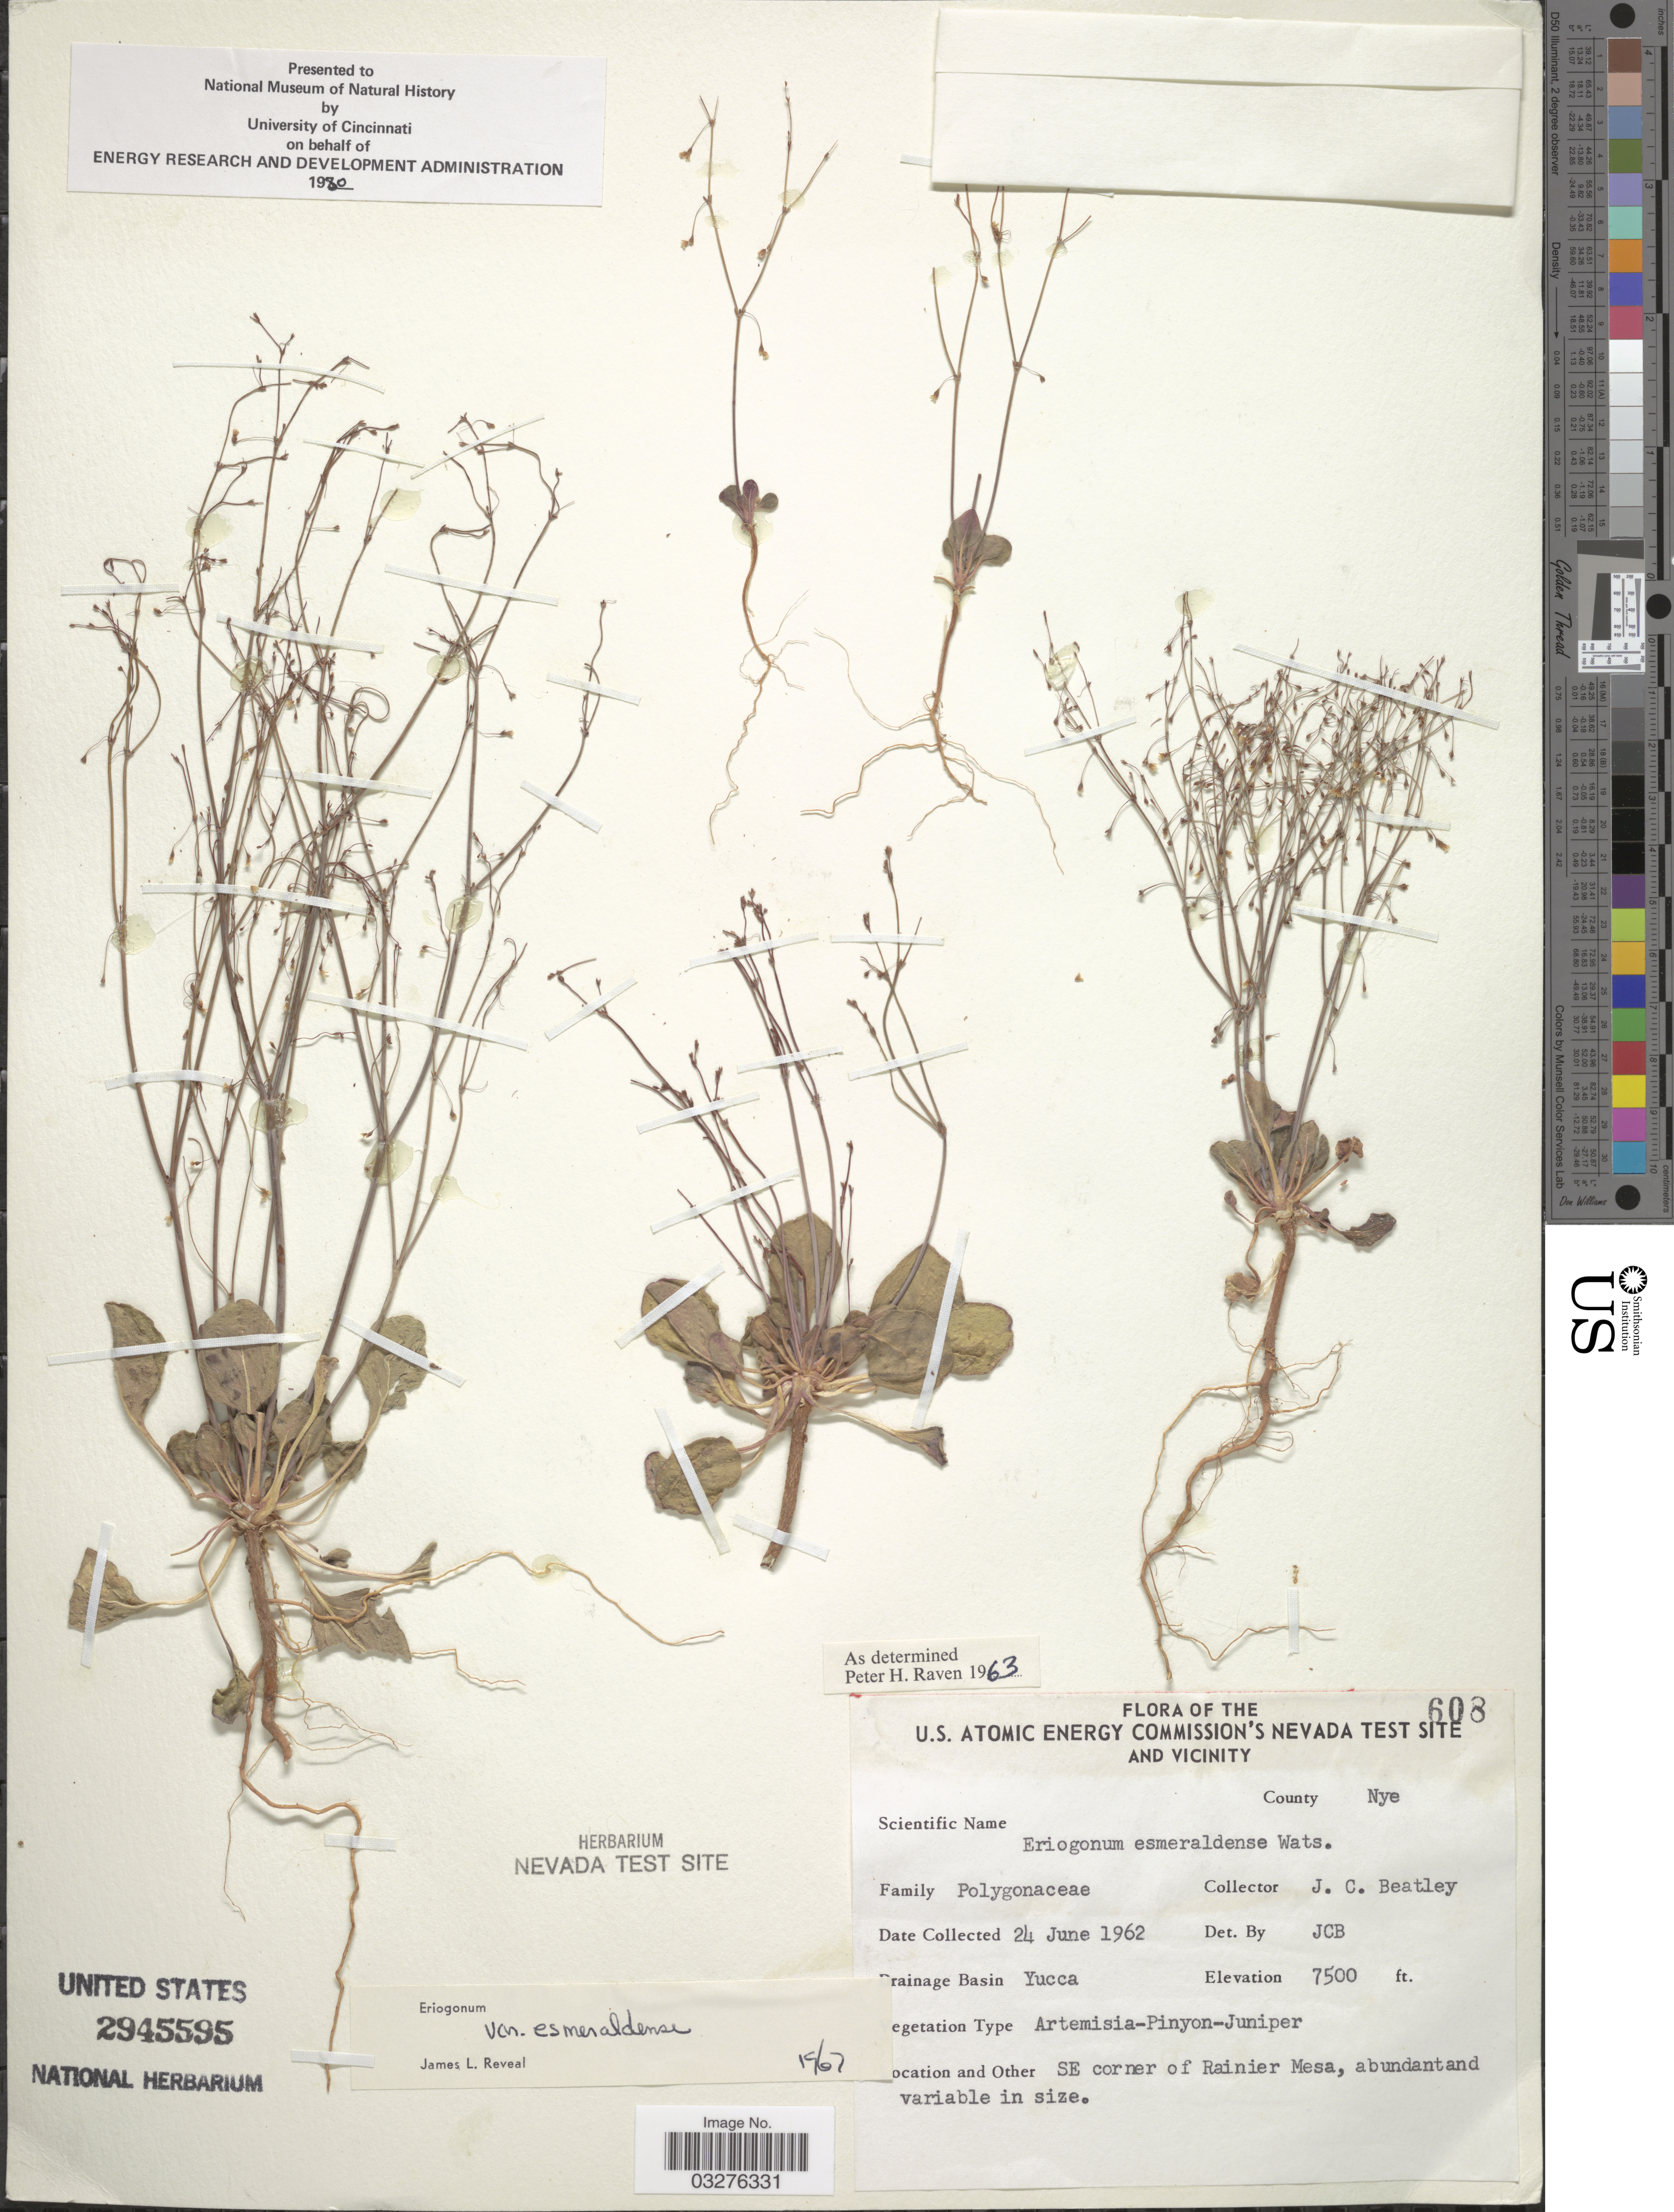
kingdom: Plantae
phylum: Tracheophyta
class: Magnoliopsida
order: Caryophyllales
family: Polygonaceae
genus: Eriogonum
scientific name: Eriogonum esmeraldense var. esmeraldense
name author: S. Watson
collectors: J. C. Beatley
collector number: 608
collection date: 1962-06-24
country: United States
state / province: Nevada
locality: U.S. Atomic Energy Commission's Nevada Test Site and vicinity, County Nye, Drainage Basin Yucca, SE corner of Rainier Mesa.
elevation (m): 2286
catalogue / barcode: US 2945595